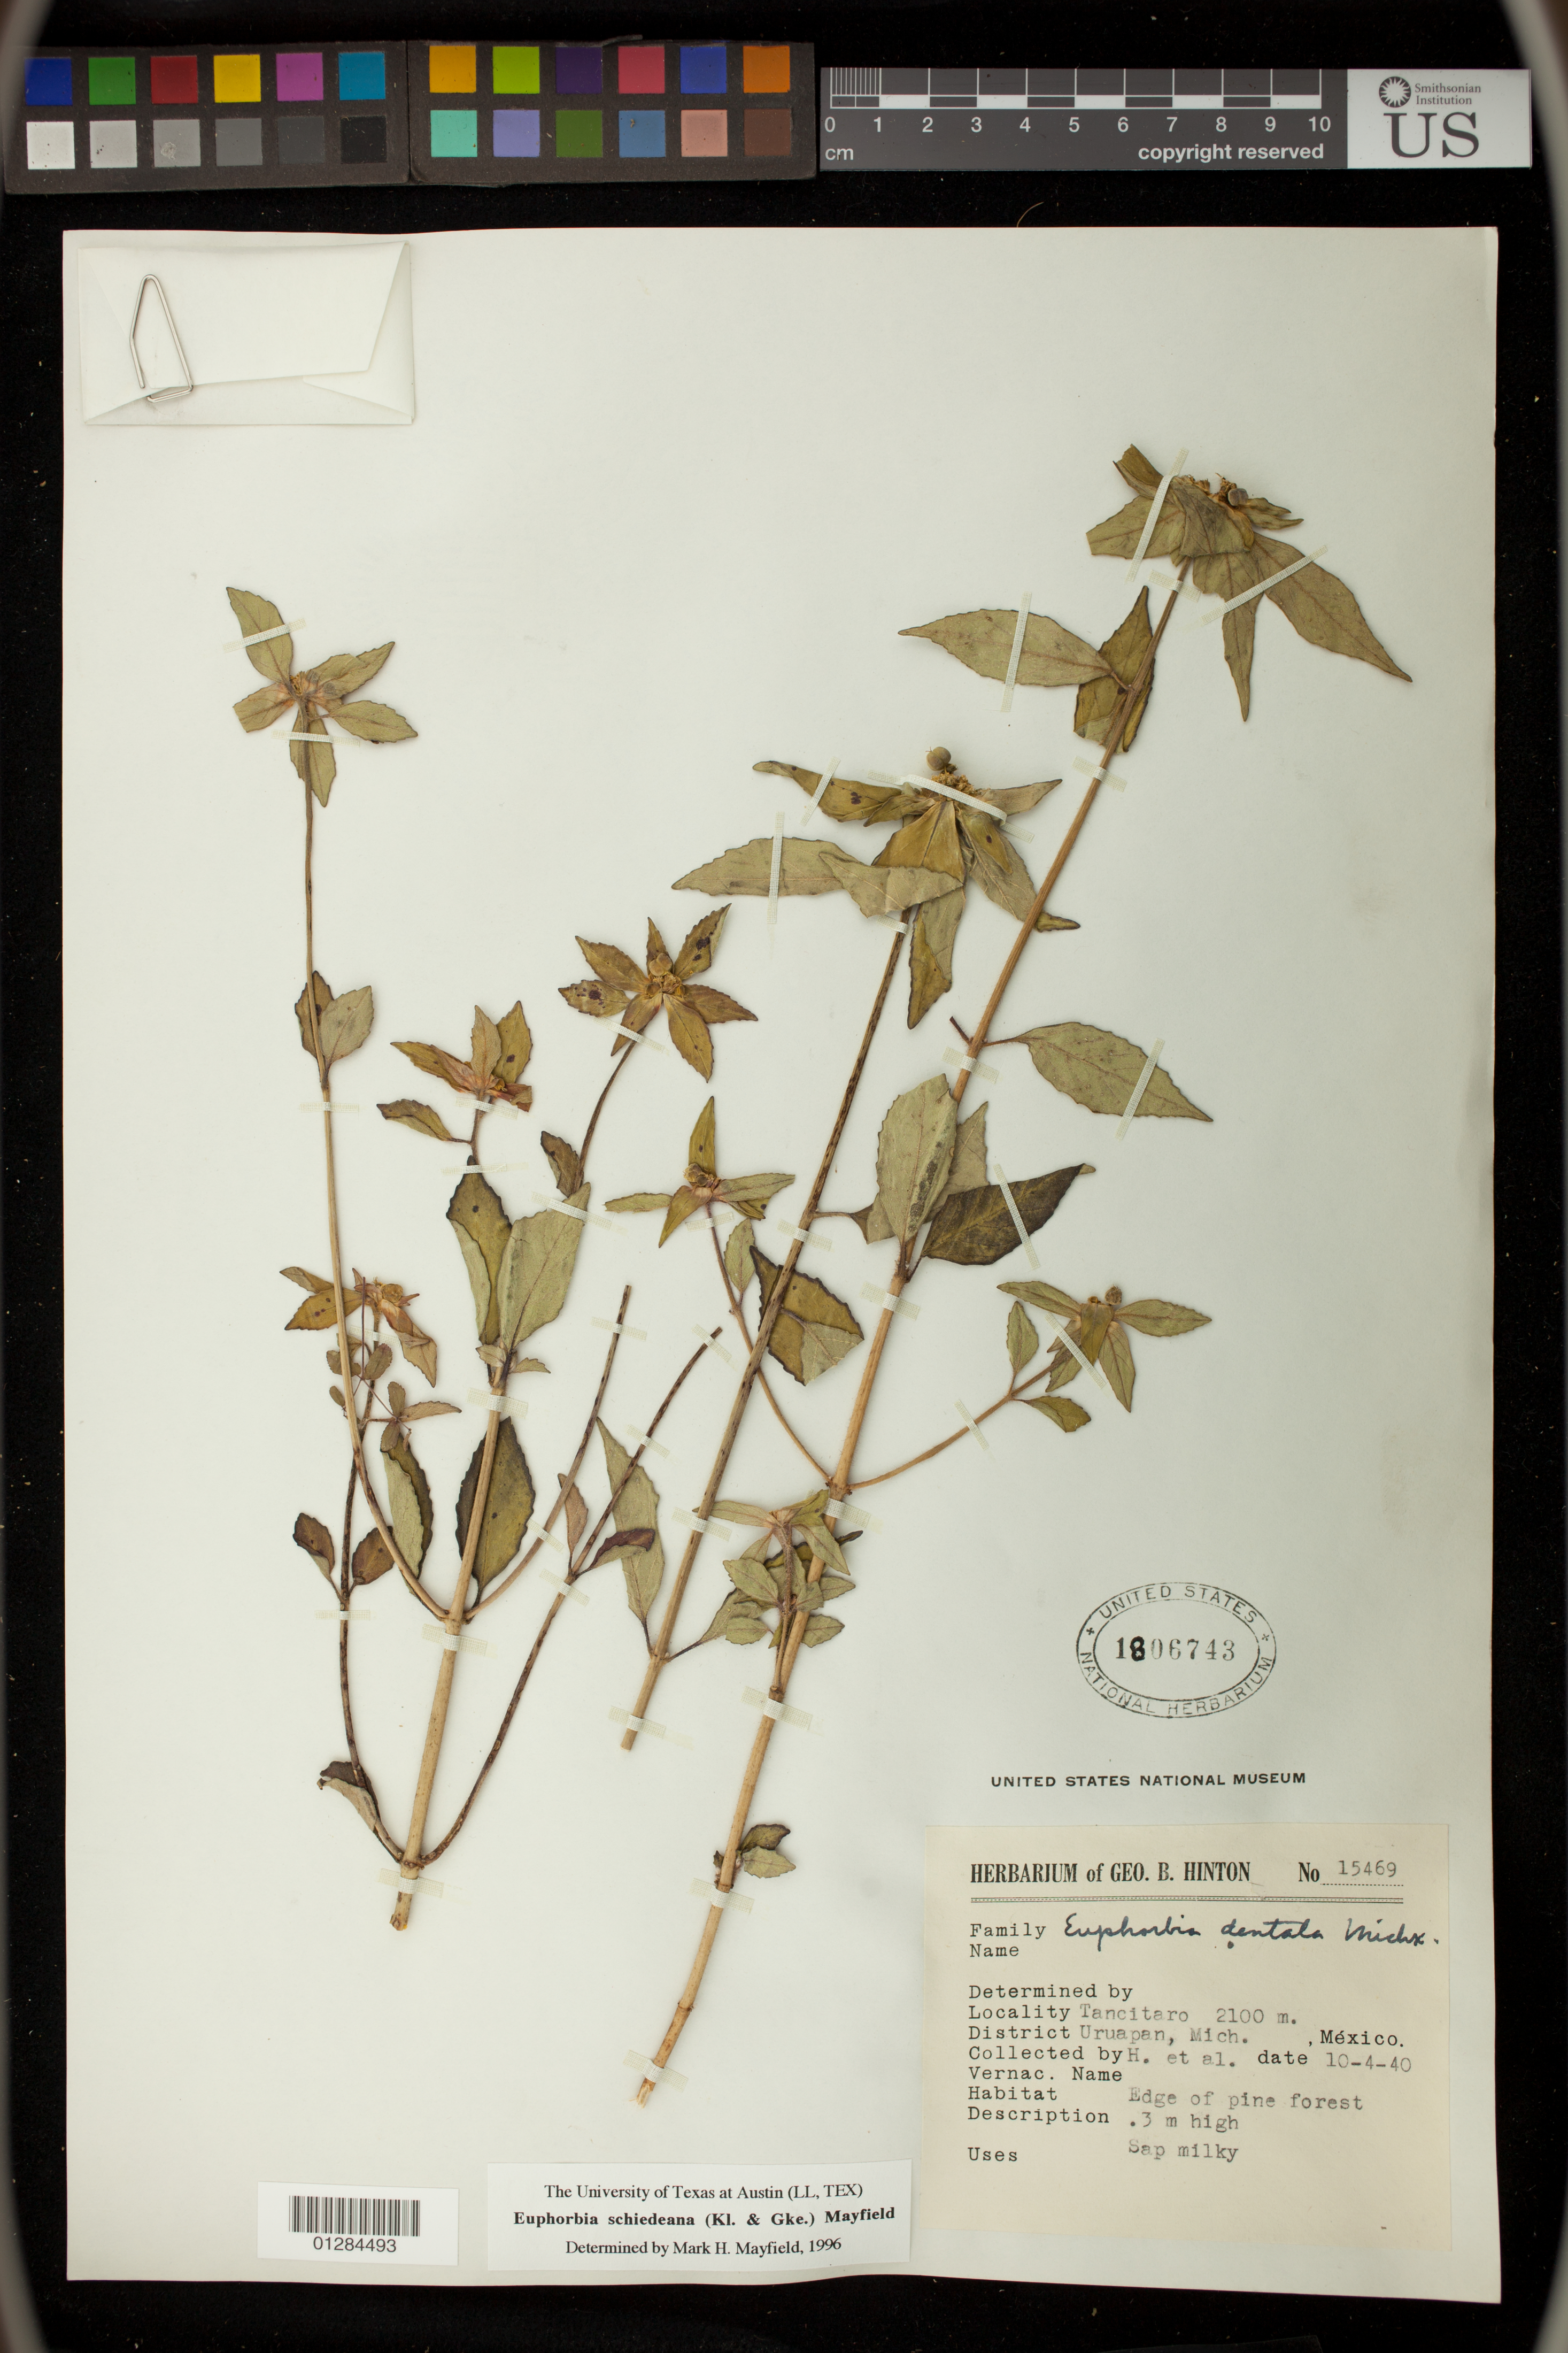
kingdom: Plantae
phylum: Tracheophyta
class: Magnoliopsida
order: Malpighiales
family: Euphorbiaceae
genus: Euphorbia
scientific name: Euphorbia schiedeana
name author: (Klotzsch & Garcke) Mayfield ex C. Nelson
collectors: G. B. Hinton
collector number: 15469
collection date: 1940-10-04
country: Mexico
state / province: Michoacán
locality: Tancitaro, District Uruapan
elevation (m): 2100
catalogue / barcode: US 1806743